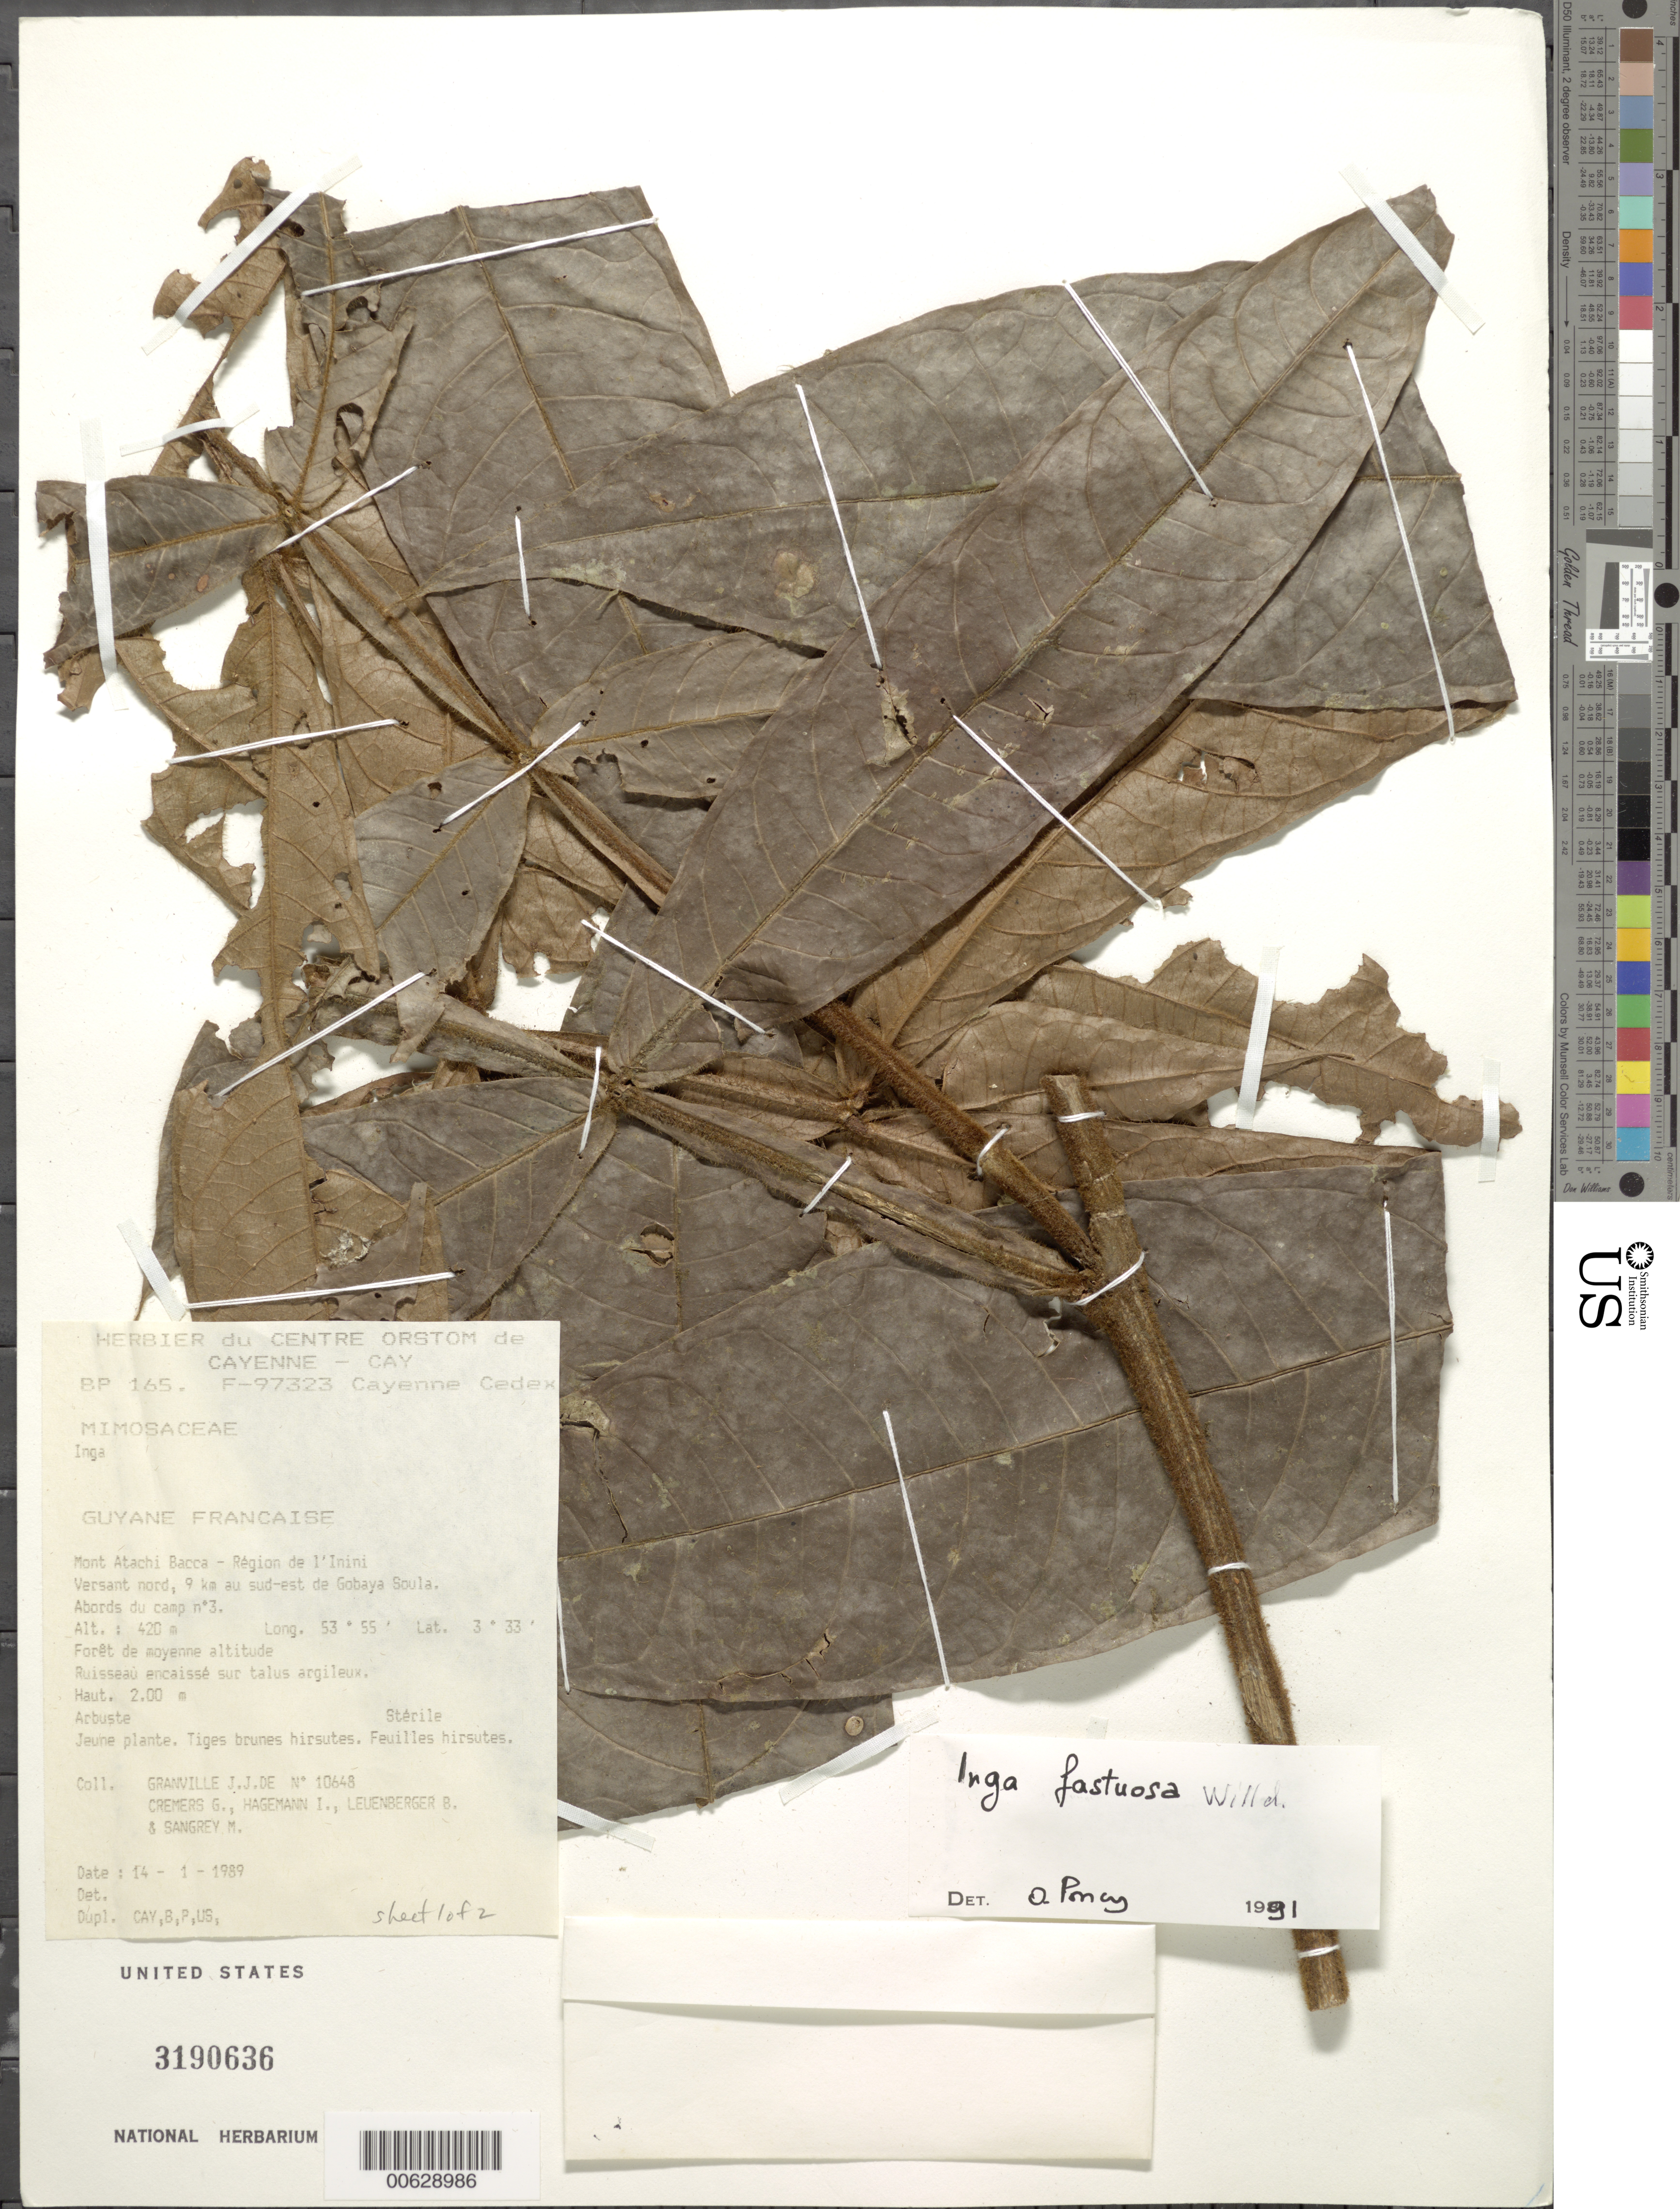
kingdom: Plantae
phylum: Tracheophyta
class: Magnoliopsida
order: Fabales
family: Fabaceae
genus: Inga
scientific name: Inga fastuosa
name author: (Jacq.) Willd.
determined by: Poncy, O.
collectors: J.-J. de Granville, G. Cremers, J. Hagemann, B. E. Leuenberger & M. S. Sangrey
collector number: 10648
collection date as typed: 14-Jan-89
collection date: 1989-01-14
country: French Guiana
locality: Mont Atachi Bacca, région de l'Inini. Versant nord, 9 km au sud-est de Gobaya Soula. Abords du camp no. 3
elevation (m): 420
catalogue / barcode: US 3190636